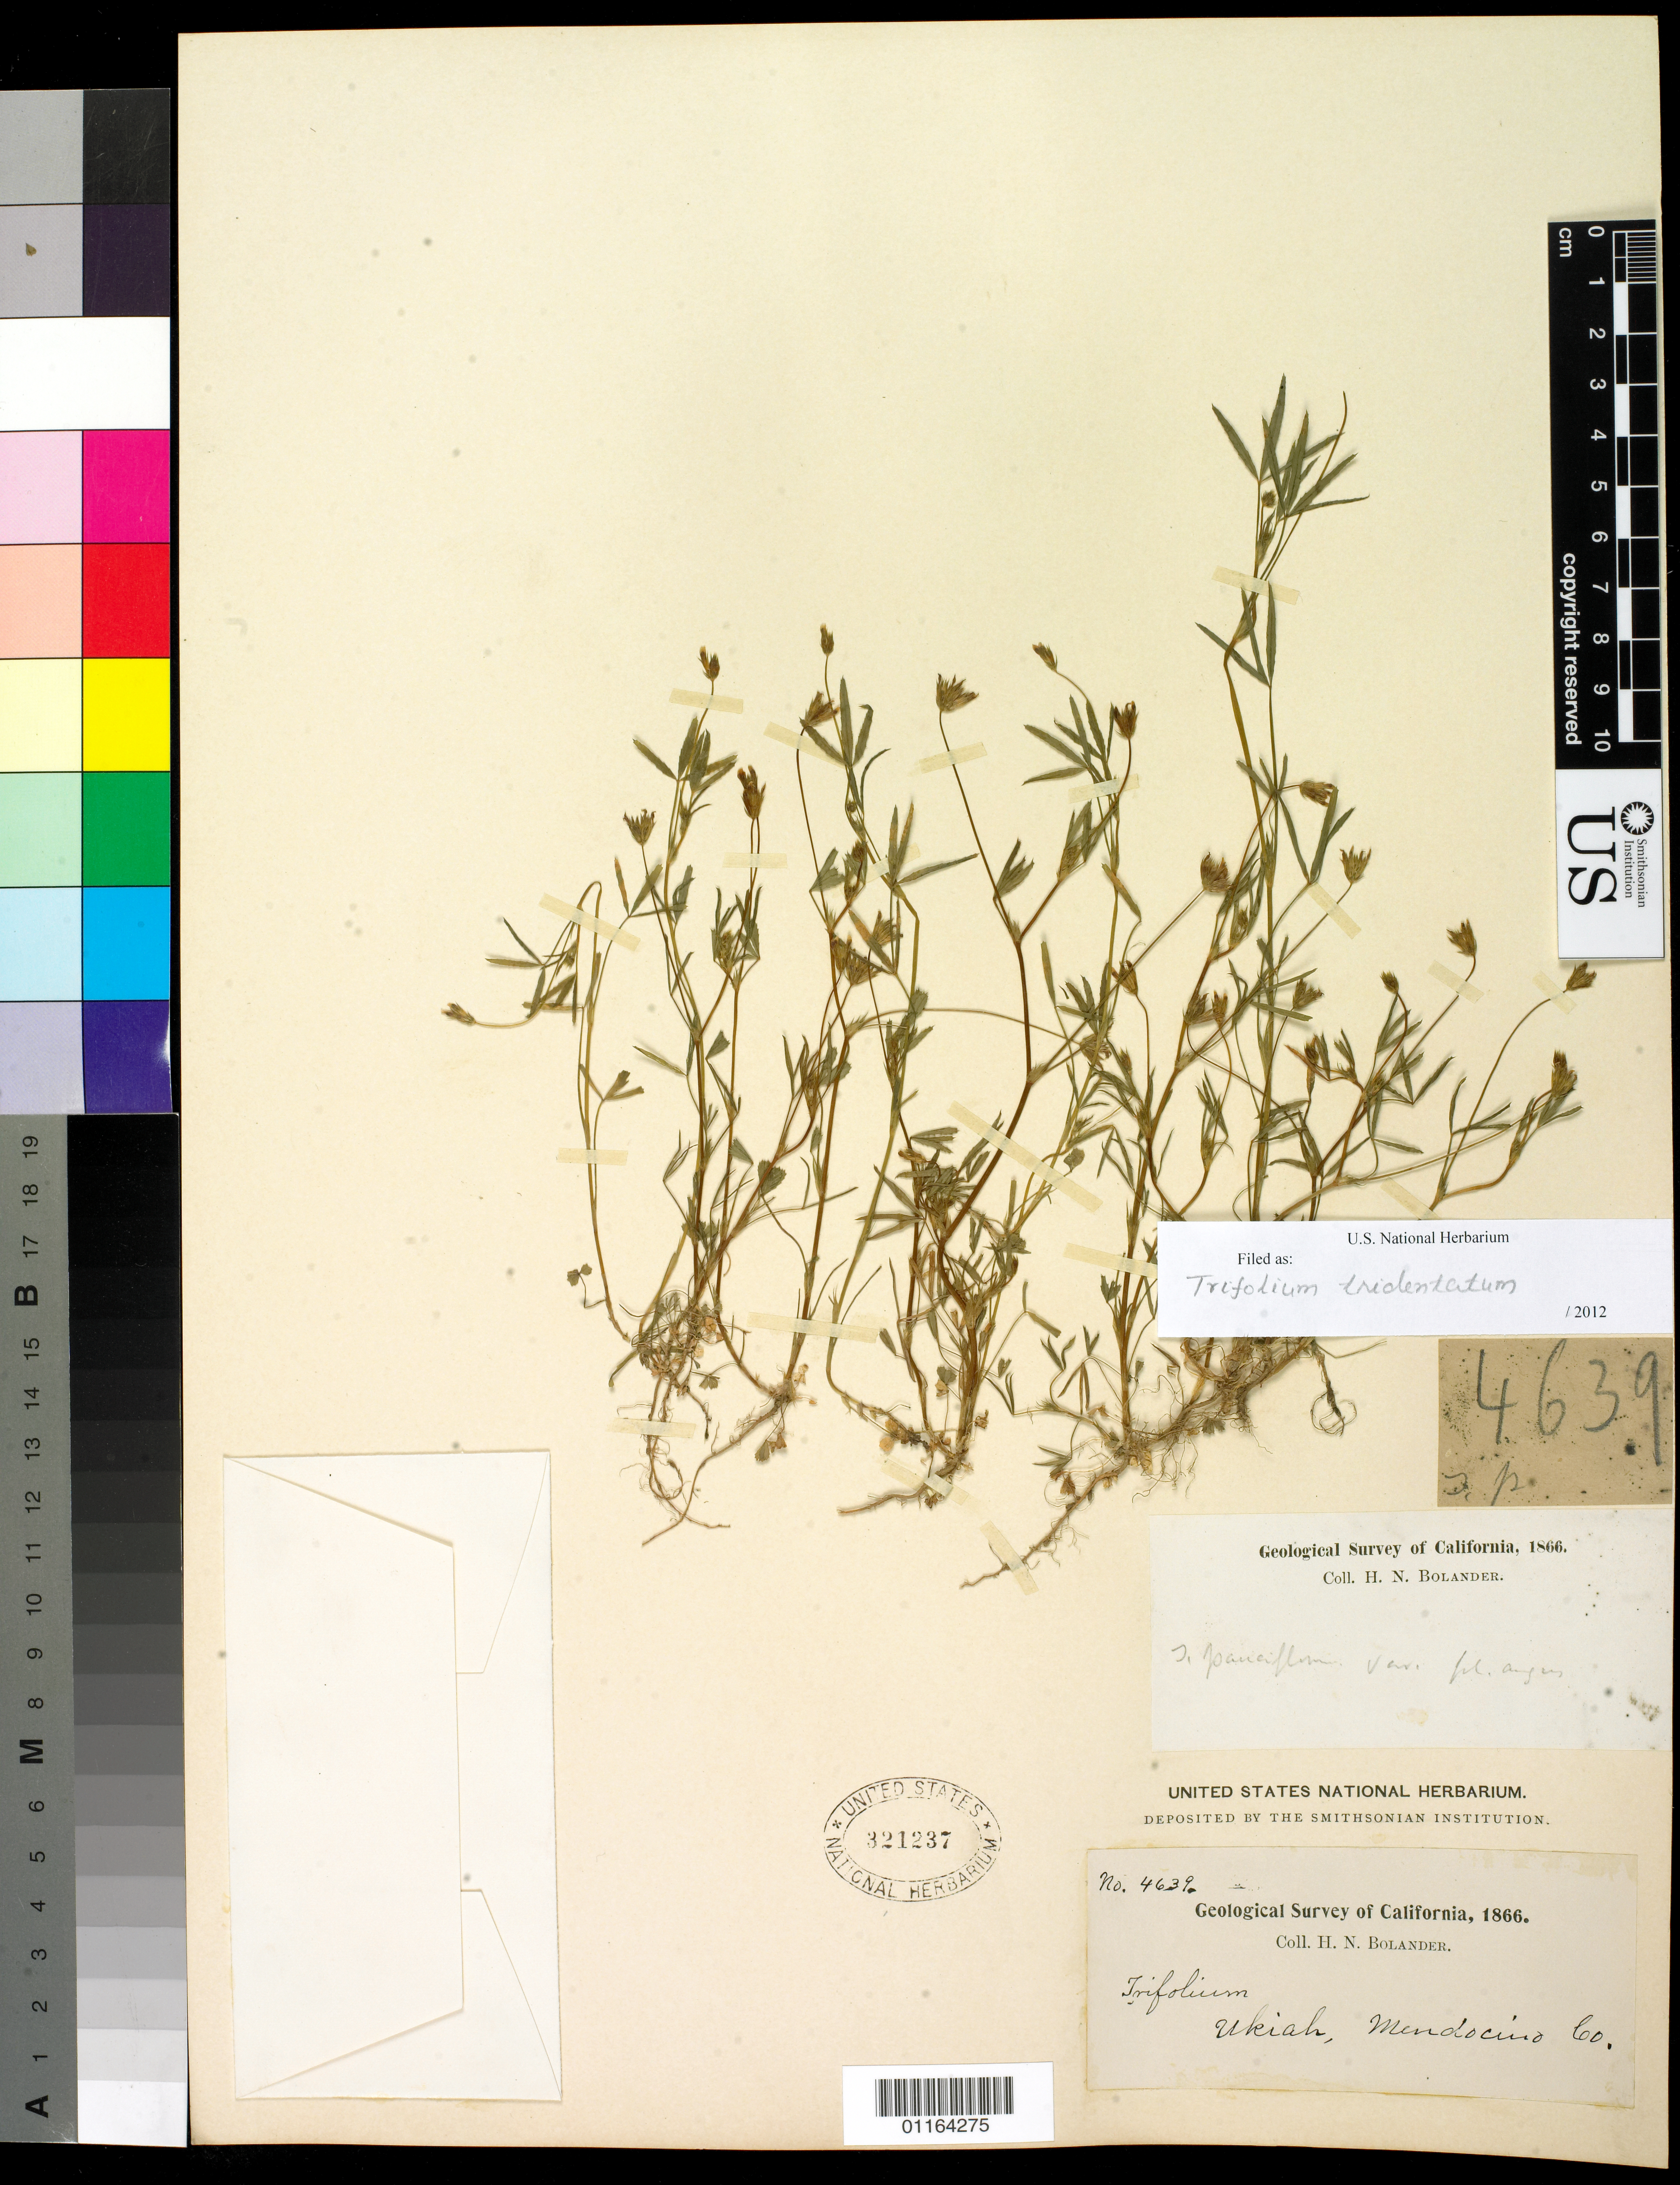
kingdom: Plantae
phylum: Tracheophyta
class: Magnoliopsida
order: Fabales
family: Fabaceae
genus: Trifolium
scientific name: Trifolium tridentatum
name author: Lindl.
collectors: H. Bolander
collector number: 4639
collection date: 1866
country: United States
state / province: California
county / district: Mendocino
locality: Ukiah.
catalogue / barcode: US 321237